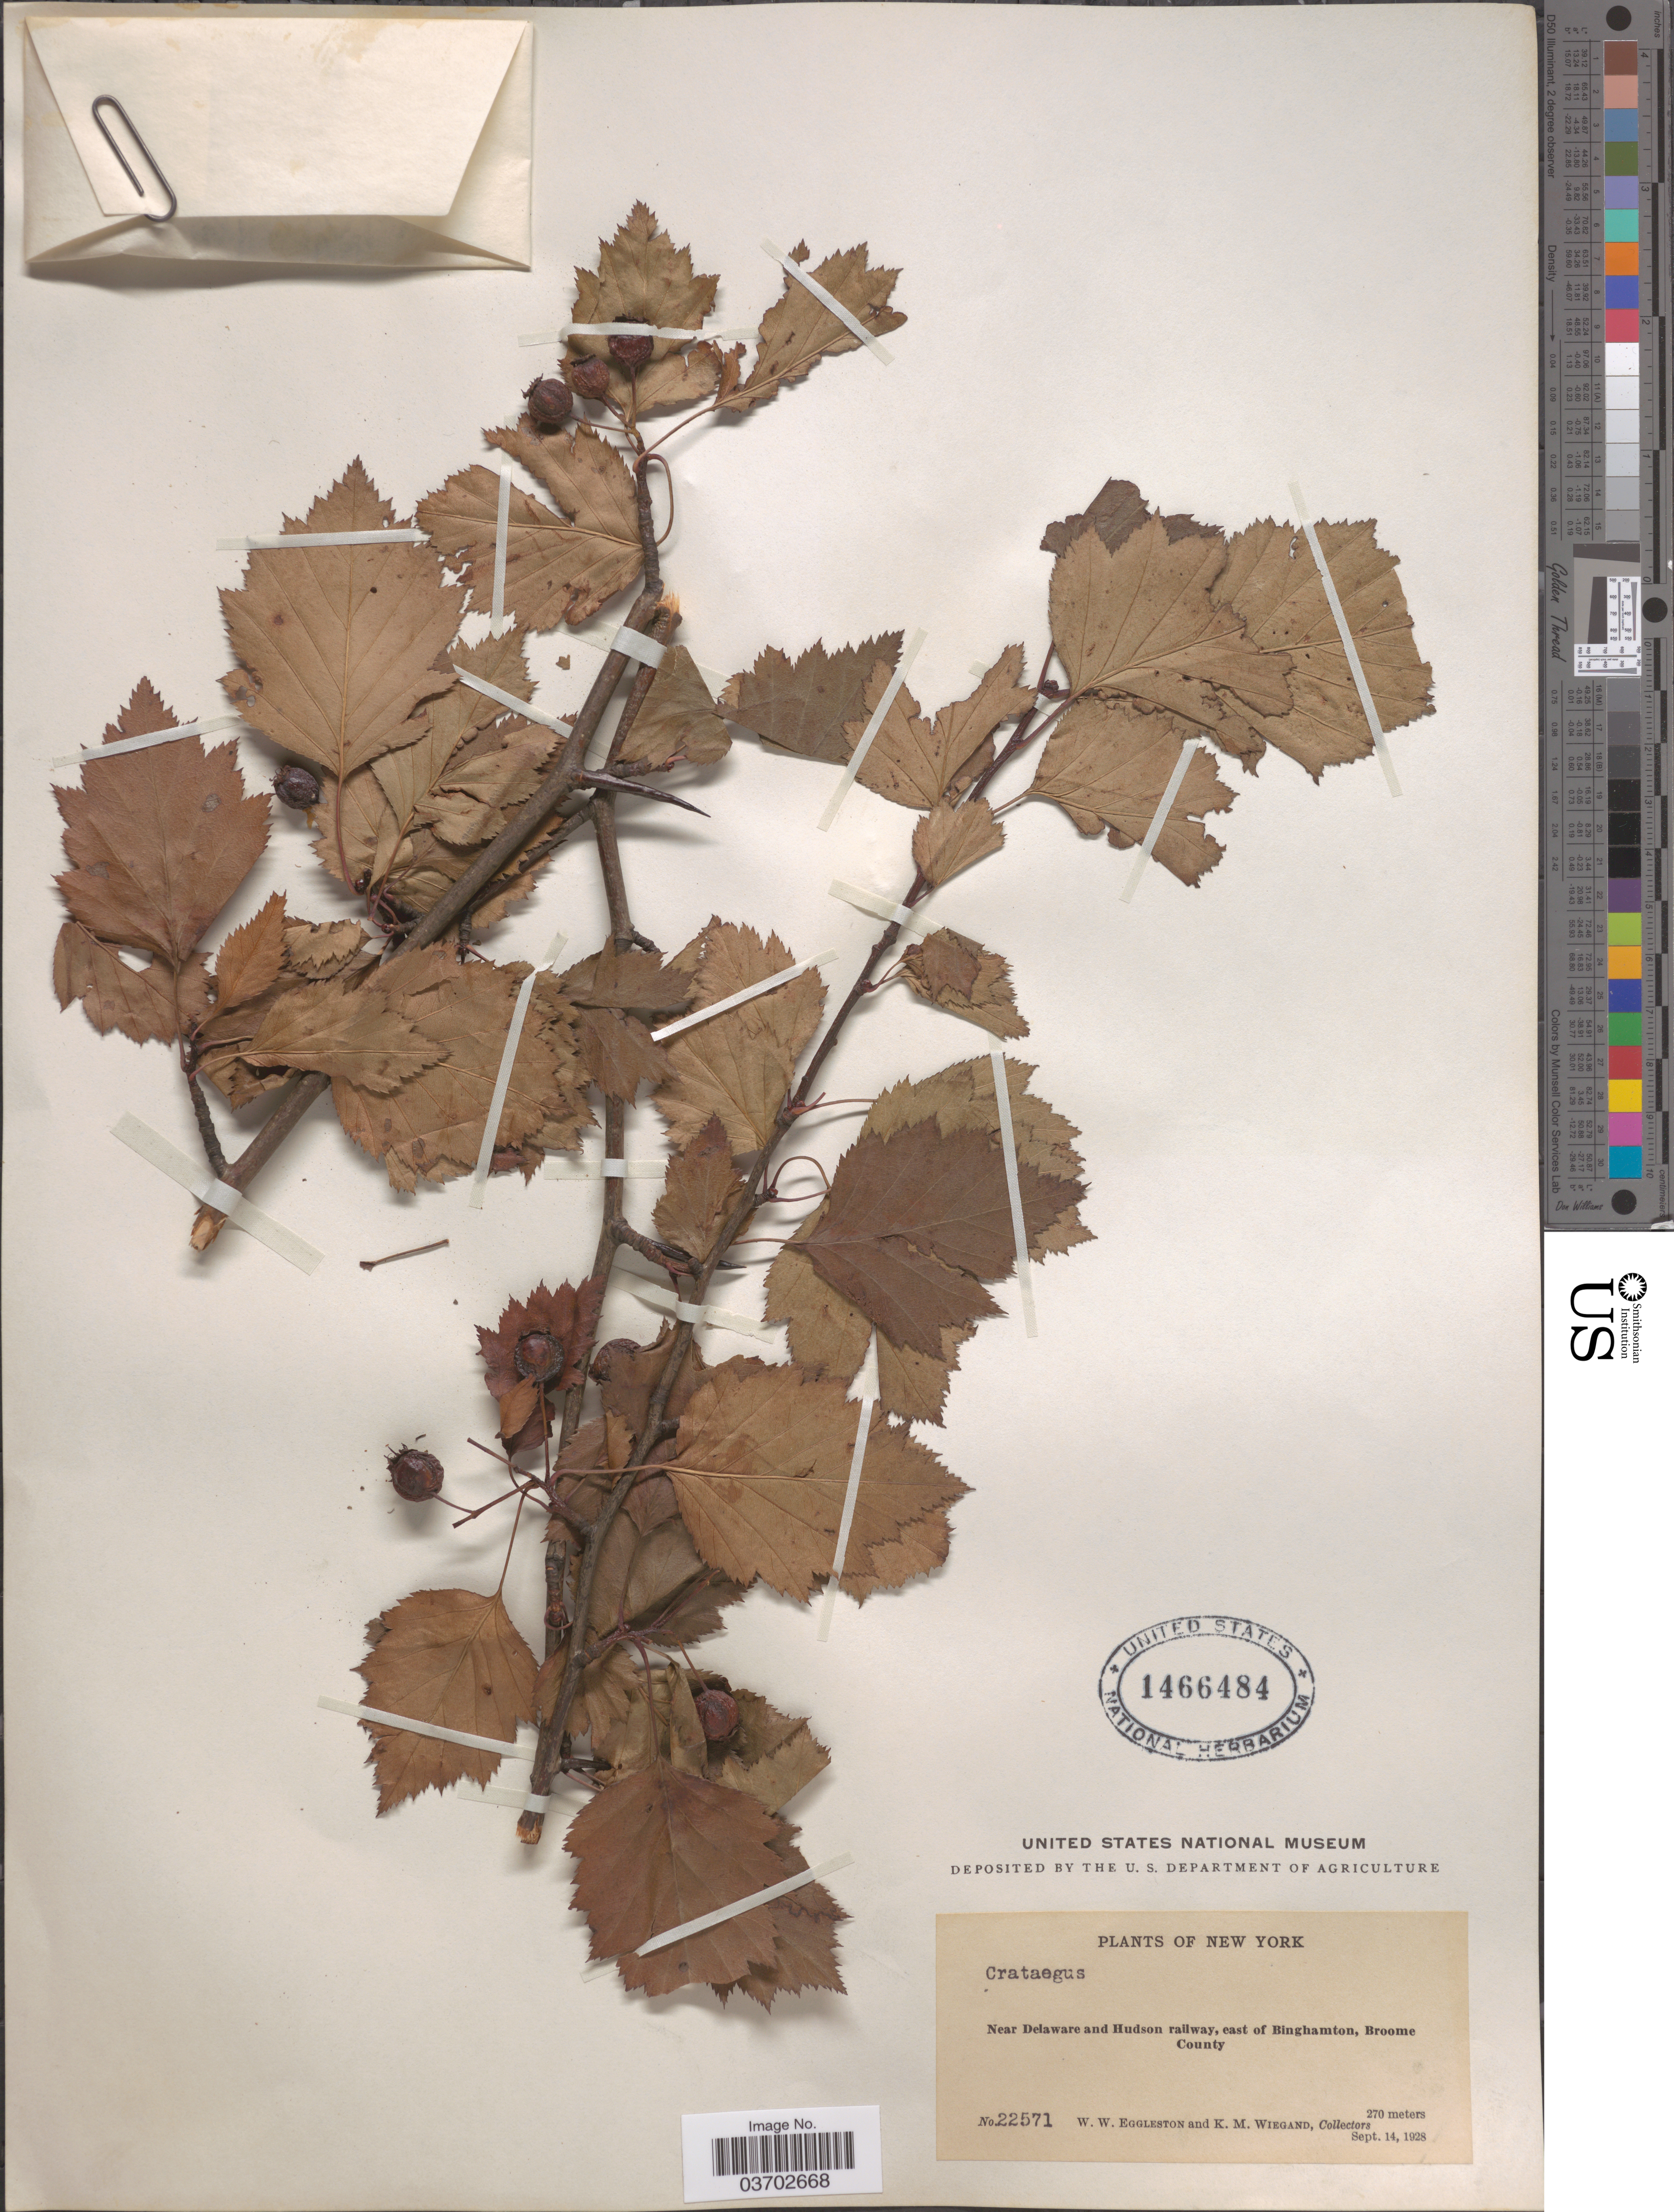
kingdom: Plantae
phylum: Tracheophyta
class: Magnoliopsida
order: Rosales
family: Rosaceae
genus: Crataegus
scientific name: Crataegus sp.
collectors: W. W. Eggleston & K. M. Wiegand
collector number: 22571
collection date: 1928-09-14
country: United States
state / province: New York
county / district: Broome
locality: Near Delaware and Hudson railway, east of Binghamton, Broome County.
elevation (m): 270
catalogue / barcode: US 1466484